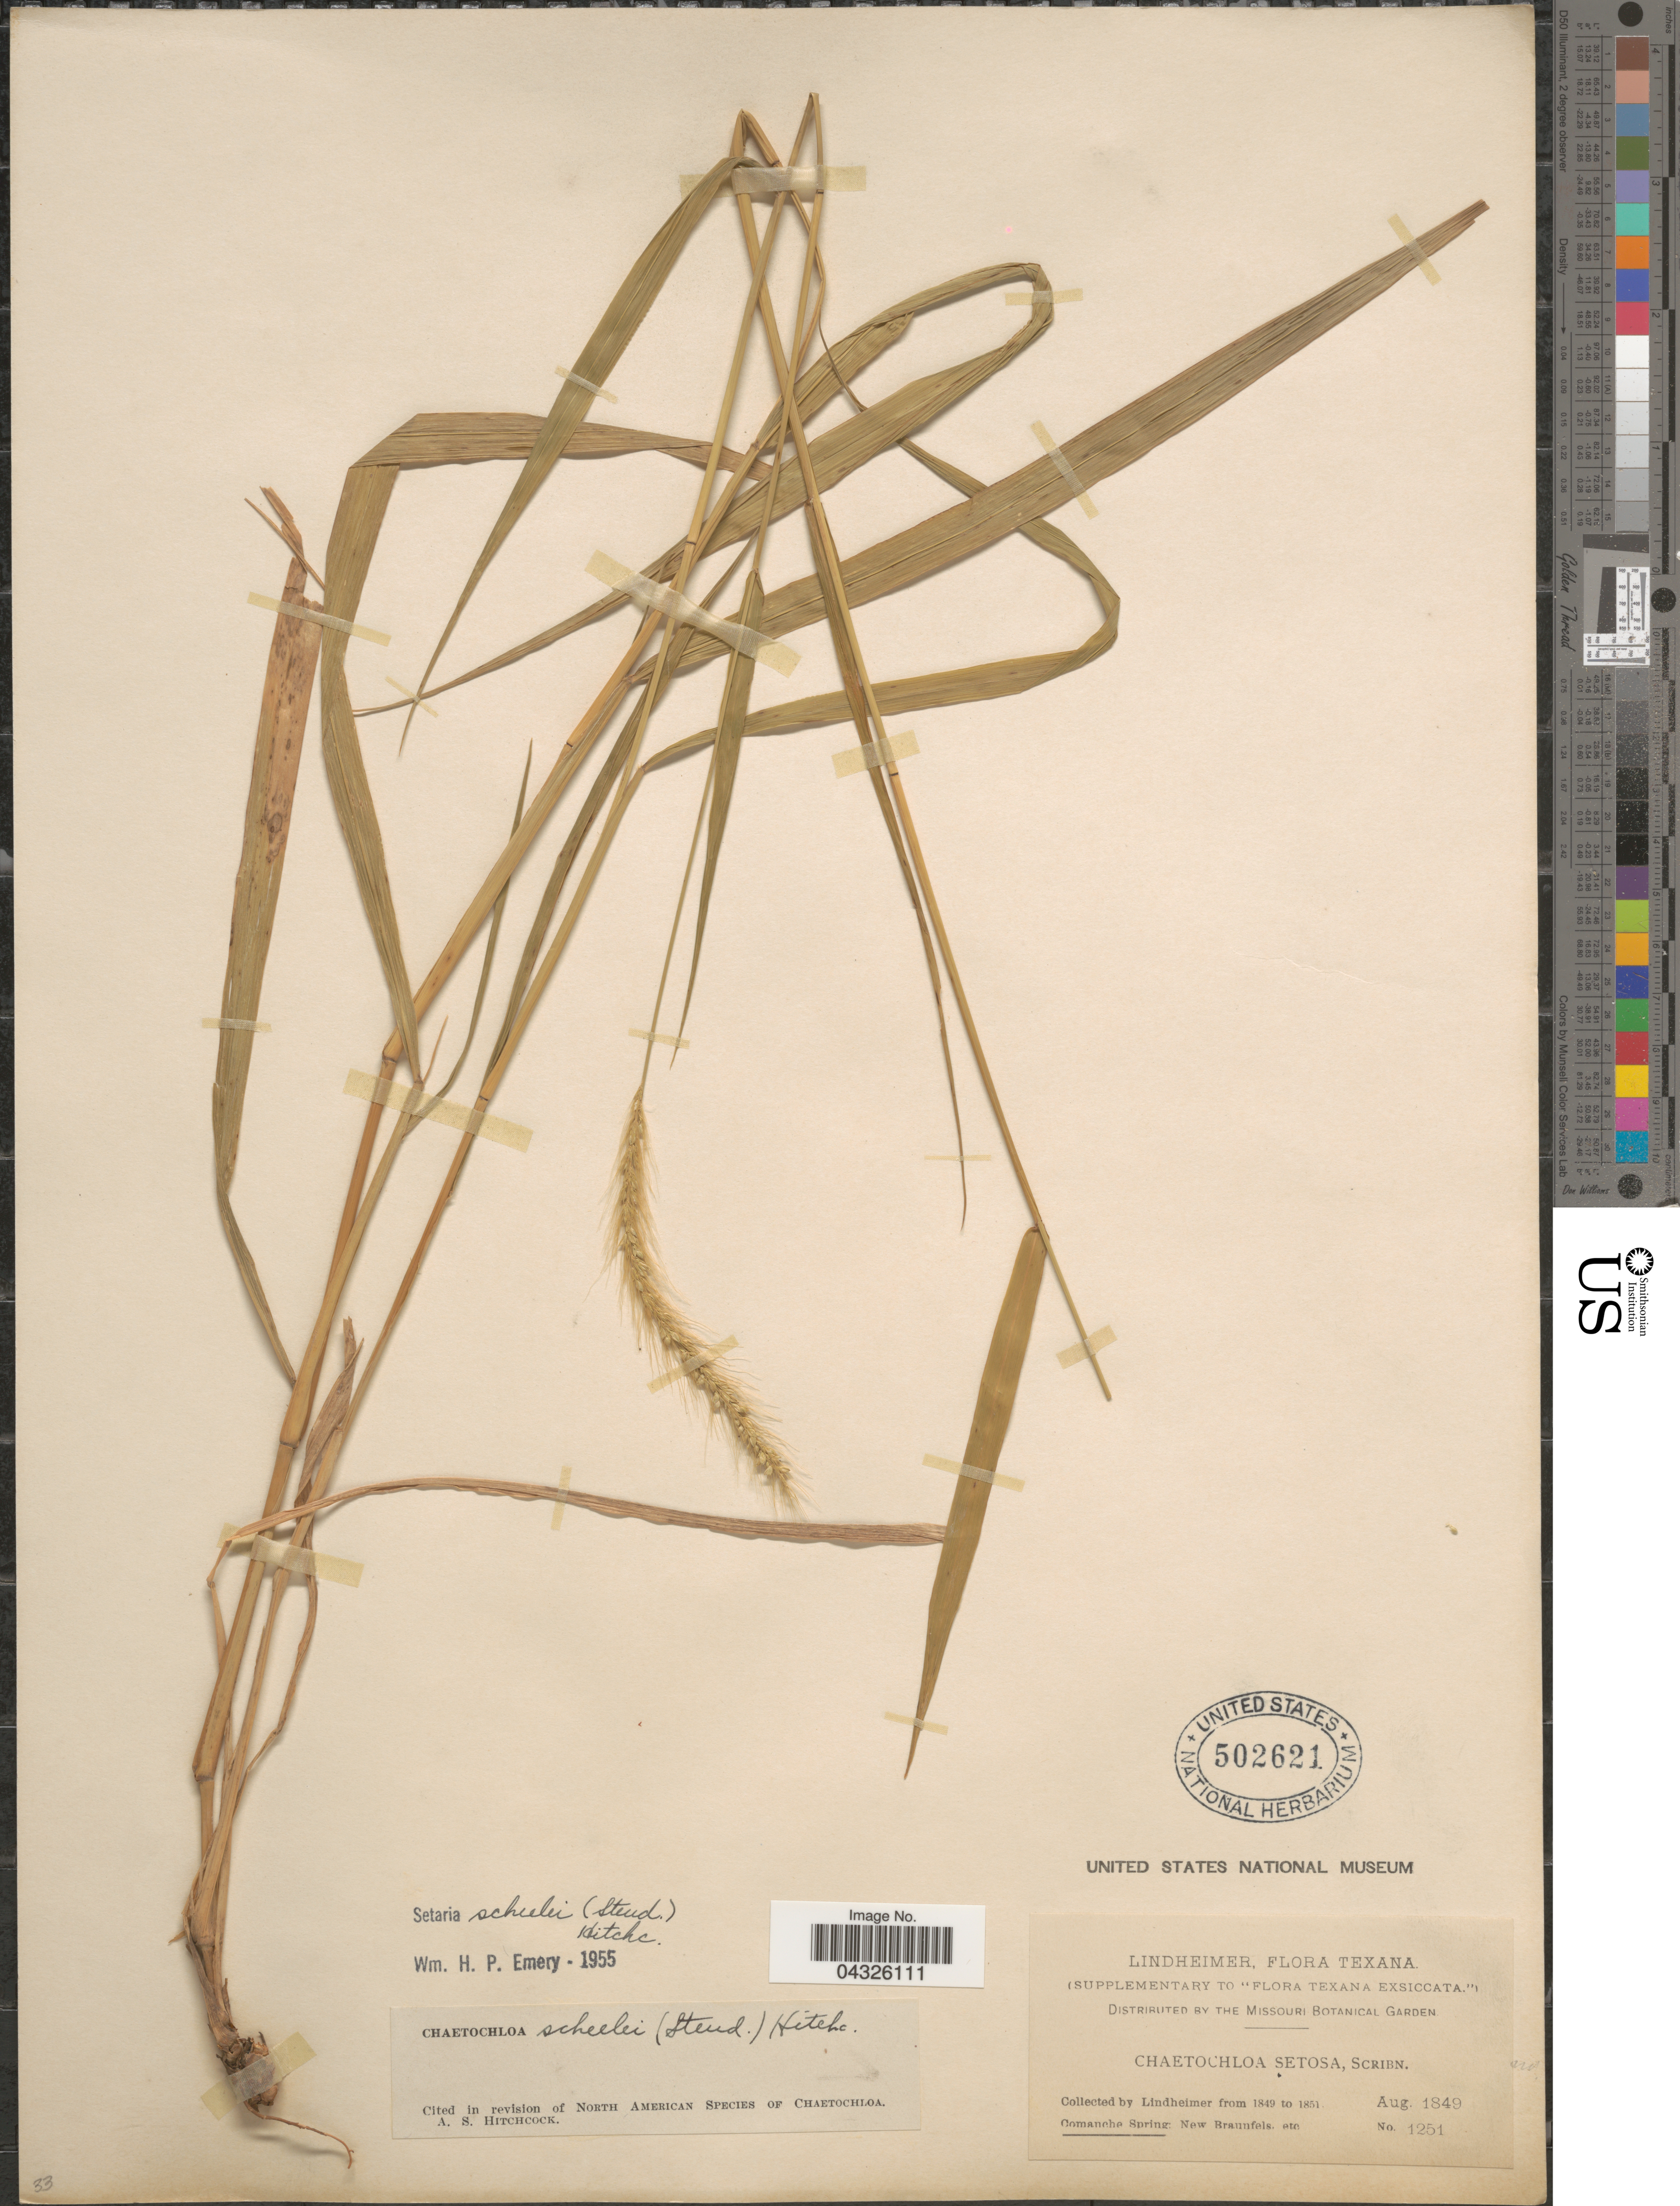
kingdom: Plantae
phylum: Tracheophyta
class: Liliopsida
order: Poales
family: Poaceae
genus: Setaria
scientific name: Setaria scheelei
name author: (Steud.) Hitchc.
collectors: -. Lindheimer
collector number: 1251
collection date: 1849-08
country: United States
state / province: Texas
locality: Comanche Spring: New Braunfels.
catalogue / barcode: US 502621